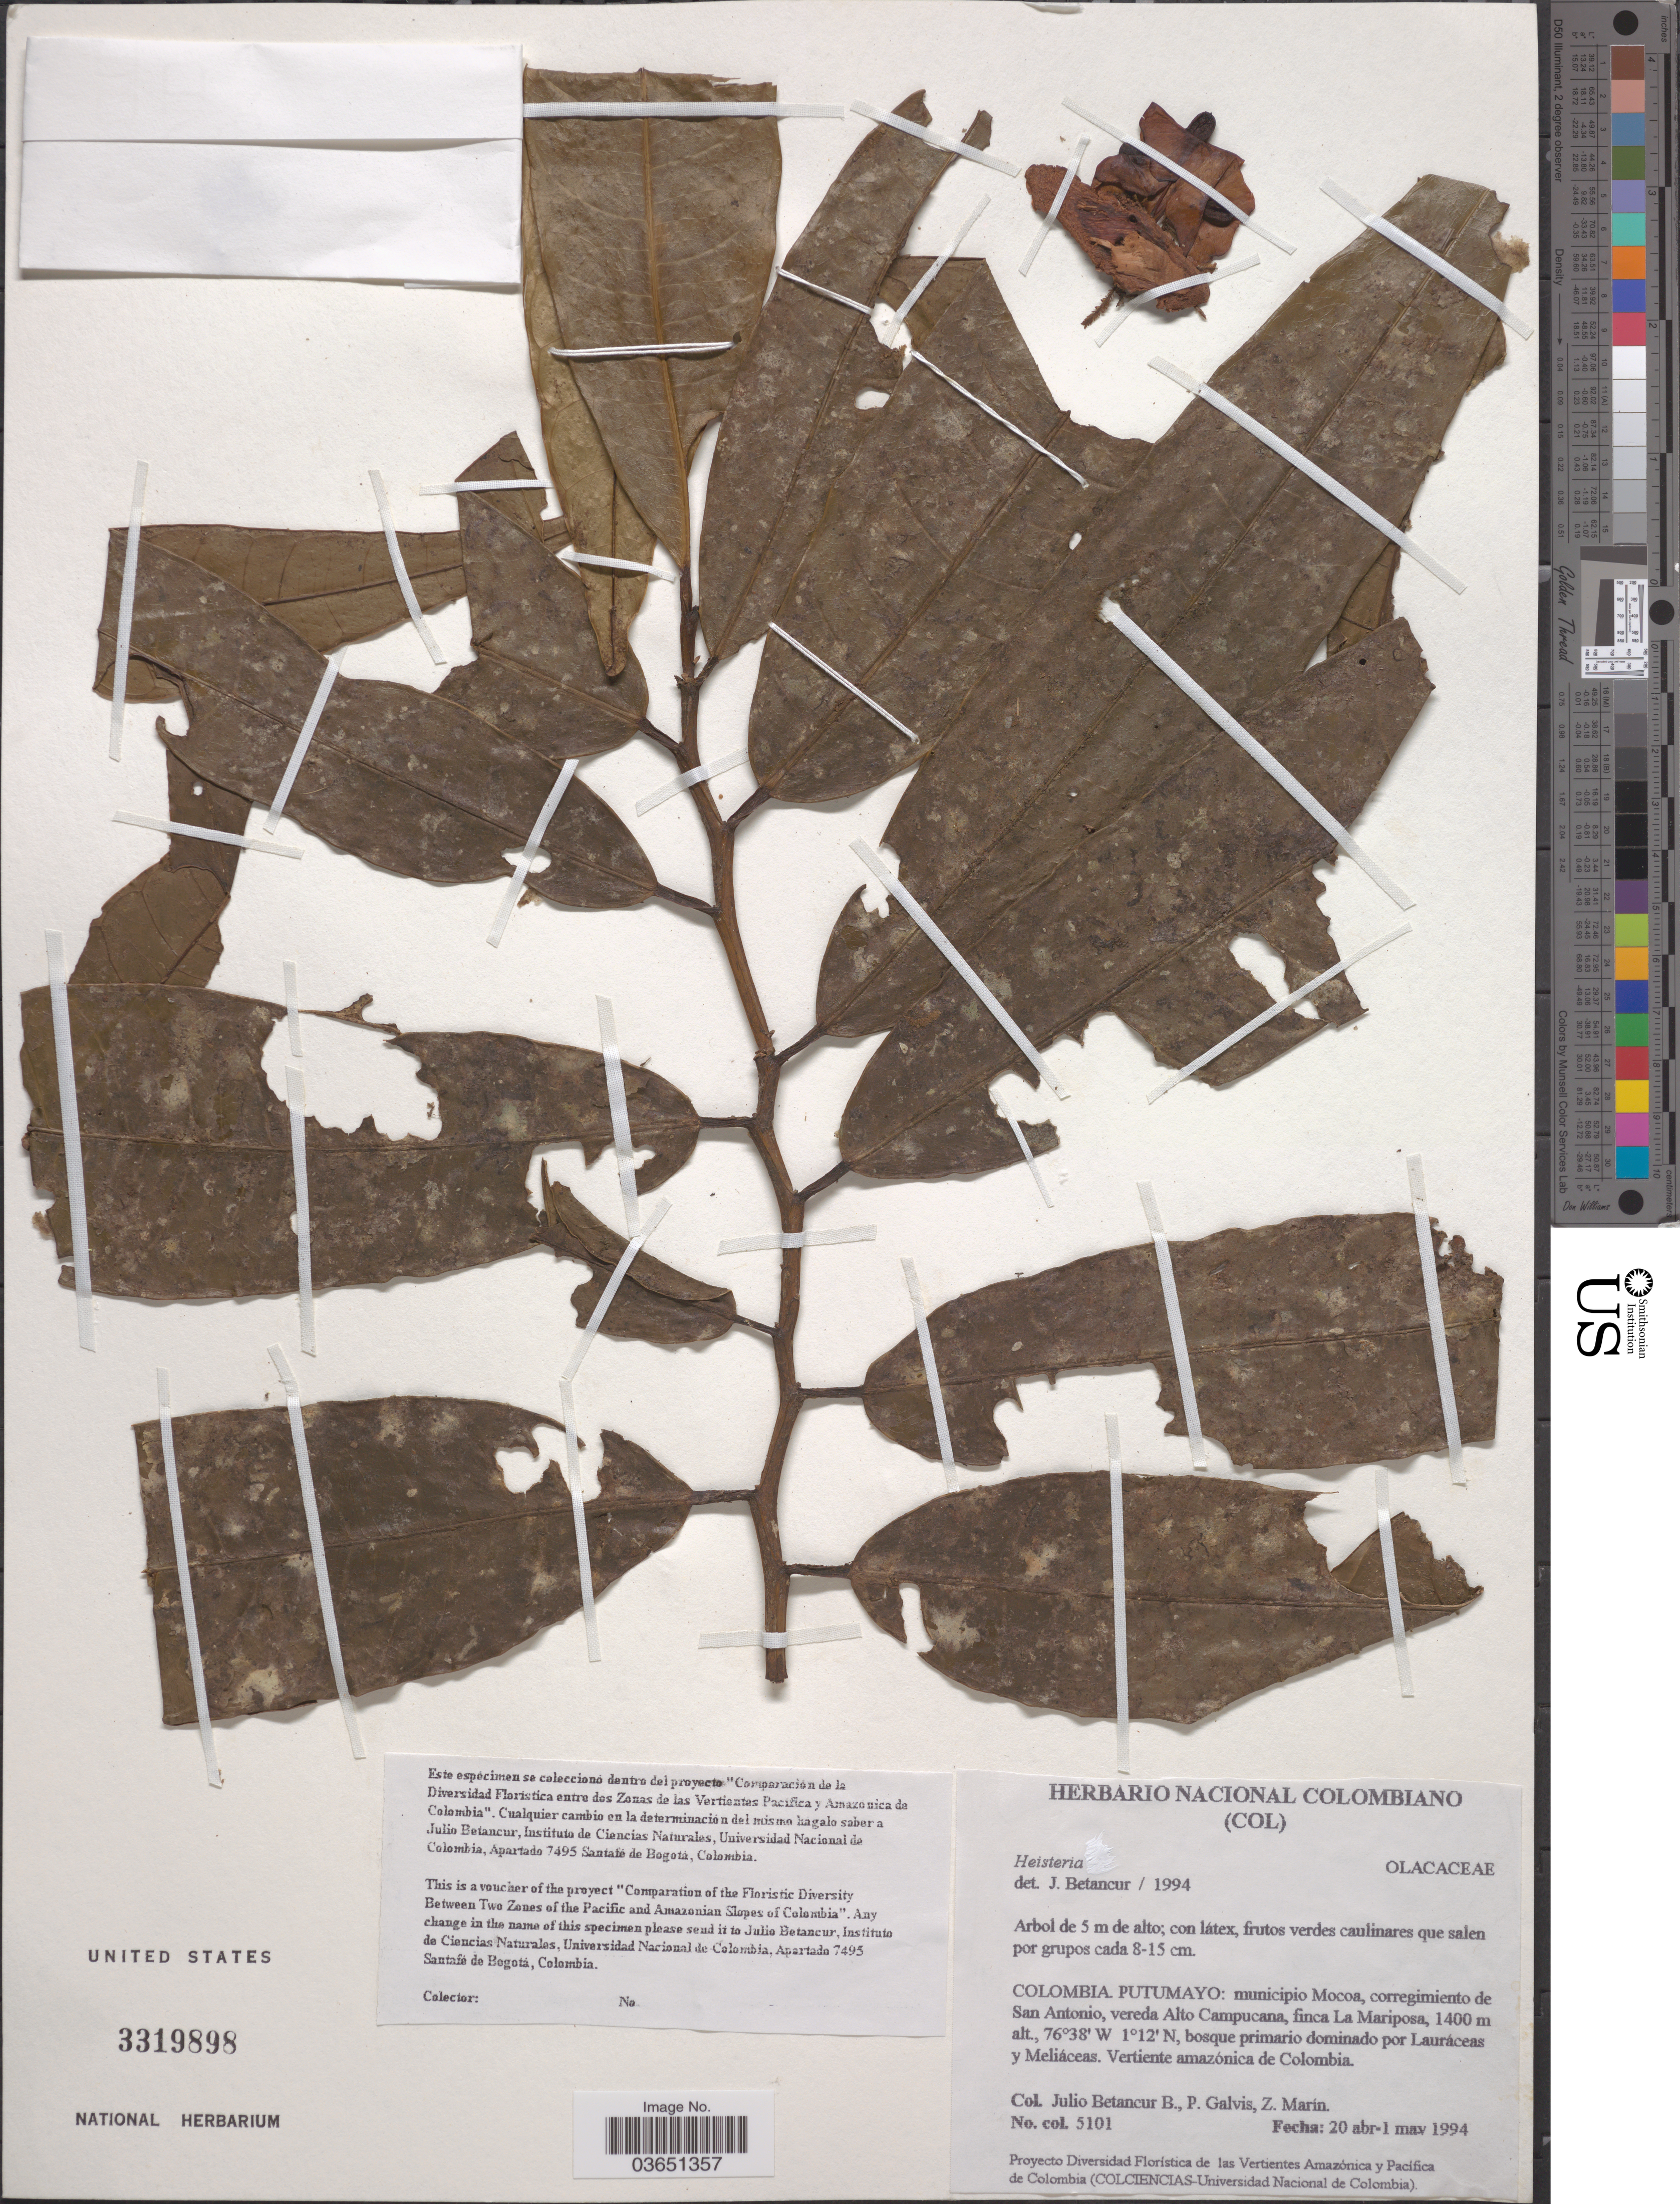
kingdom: Plantae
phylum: Tracheophyta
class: Magnoliopsida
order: Santalales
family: Erythropalaceae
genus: Heisteria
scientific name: Heisteria sp.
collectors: J. Betancur-B., P. Galvis & Z. Marin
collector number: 5101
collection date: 1994-04-20/1994-05-01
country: Colombia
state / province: Putumayo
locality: Municipio Mocoa, corregimiento de San Antonio, vereda Alto Campucana, finca La Mariposa. Vertiente amazónica de Colombia.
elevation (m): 1400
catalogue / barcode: US 3319898